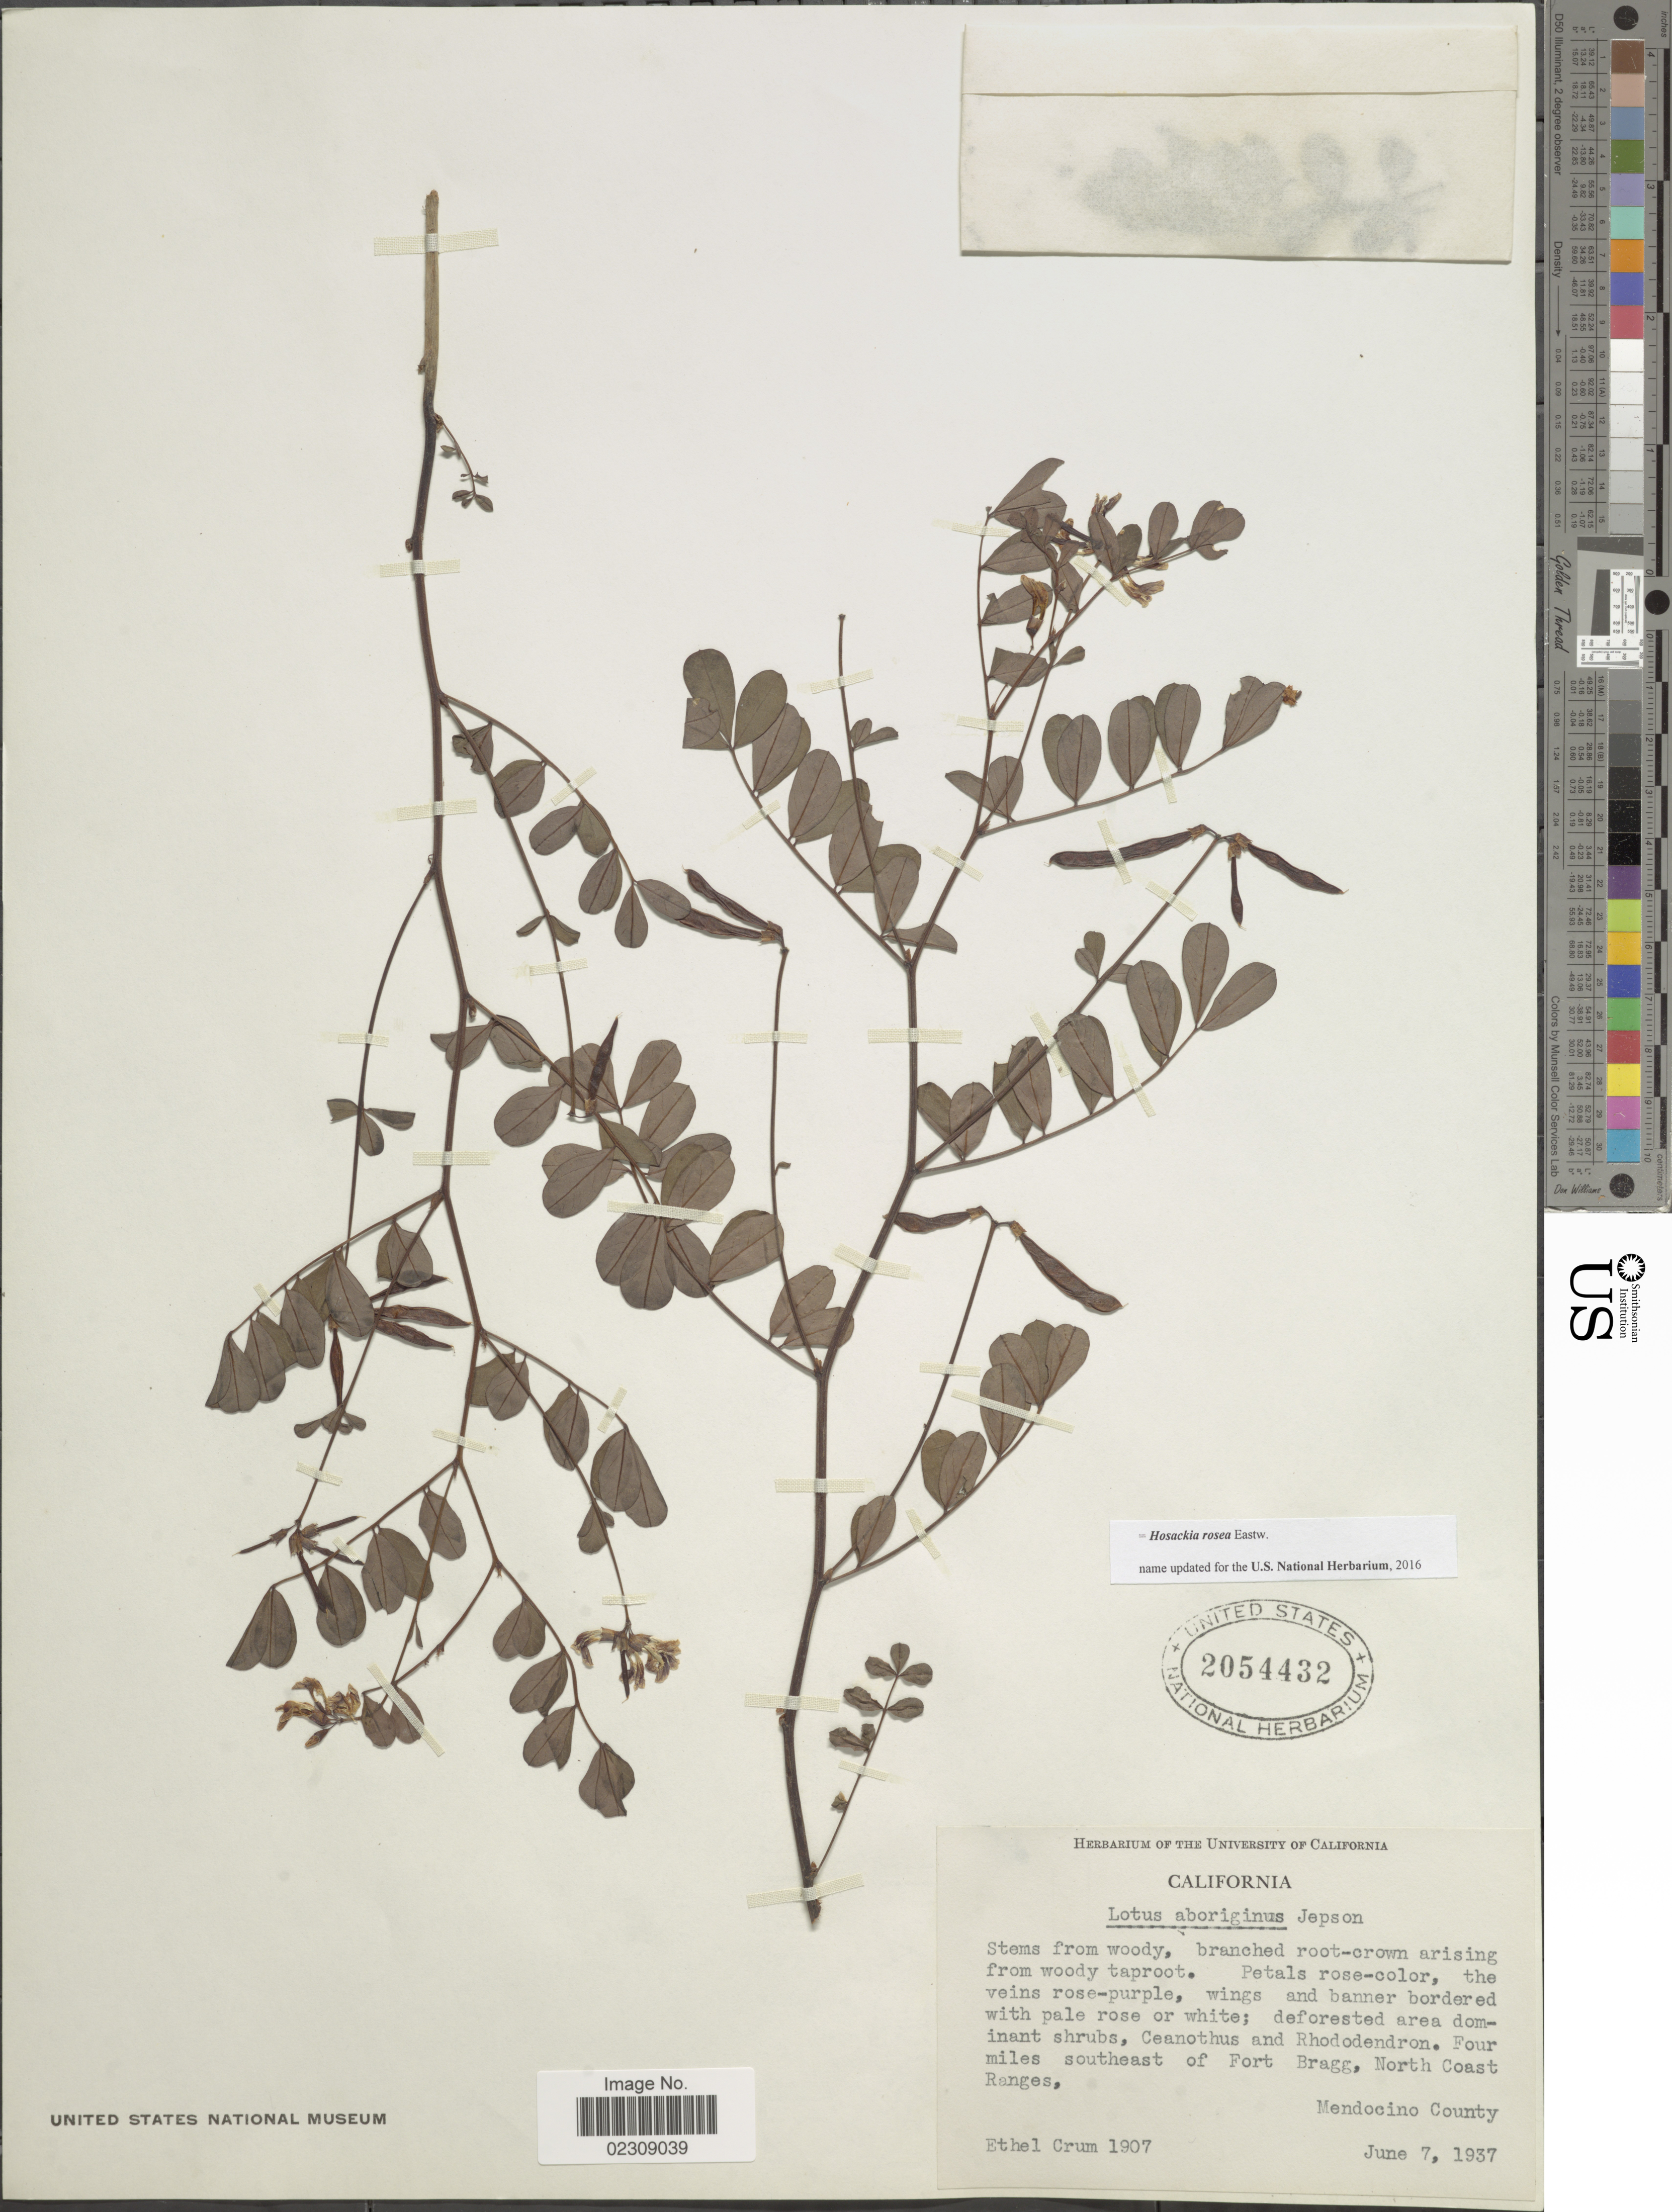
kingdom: Plantae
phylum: Tracheophyta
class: Magnoliopsida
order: Fabales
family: Fabaceae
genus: Hosackia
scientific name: Hosackia rosea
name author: Eastw.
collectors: E. K. Crum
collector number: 1907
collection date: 1937-06-07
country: United States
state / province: California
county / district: Mendocino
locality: Four miles southeast of Fort Bragg, North Coast Ranges, Mendocino County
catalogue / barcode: US 2054432